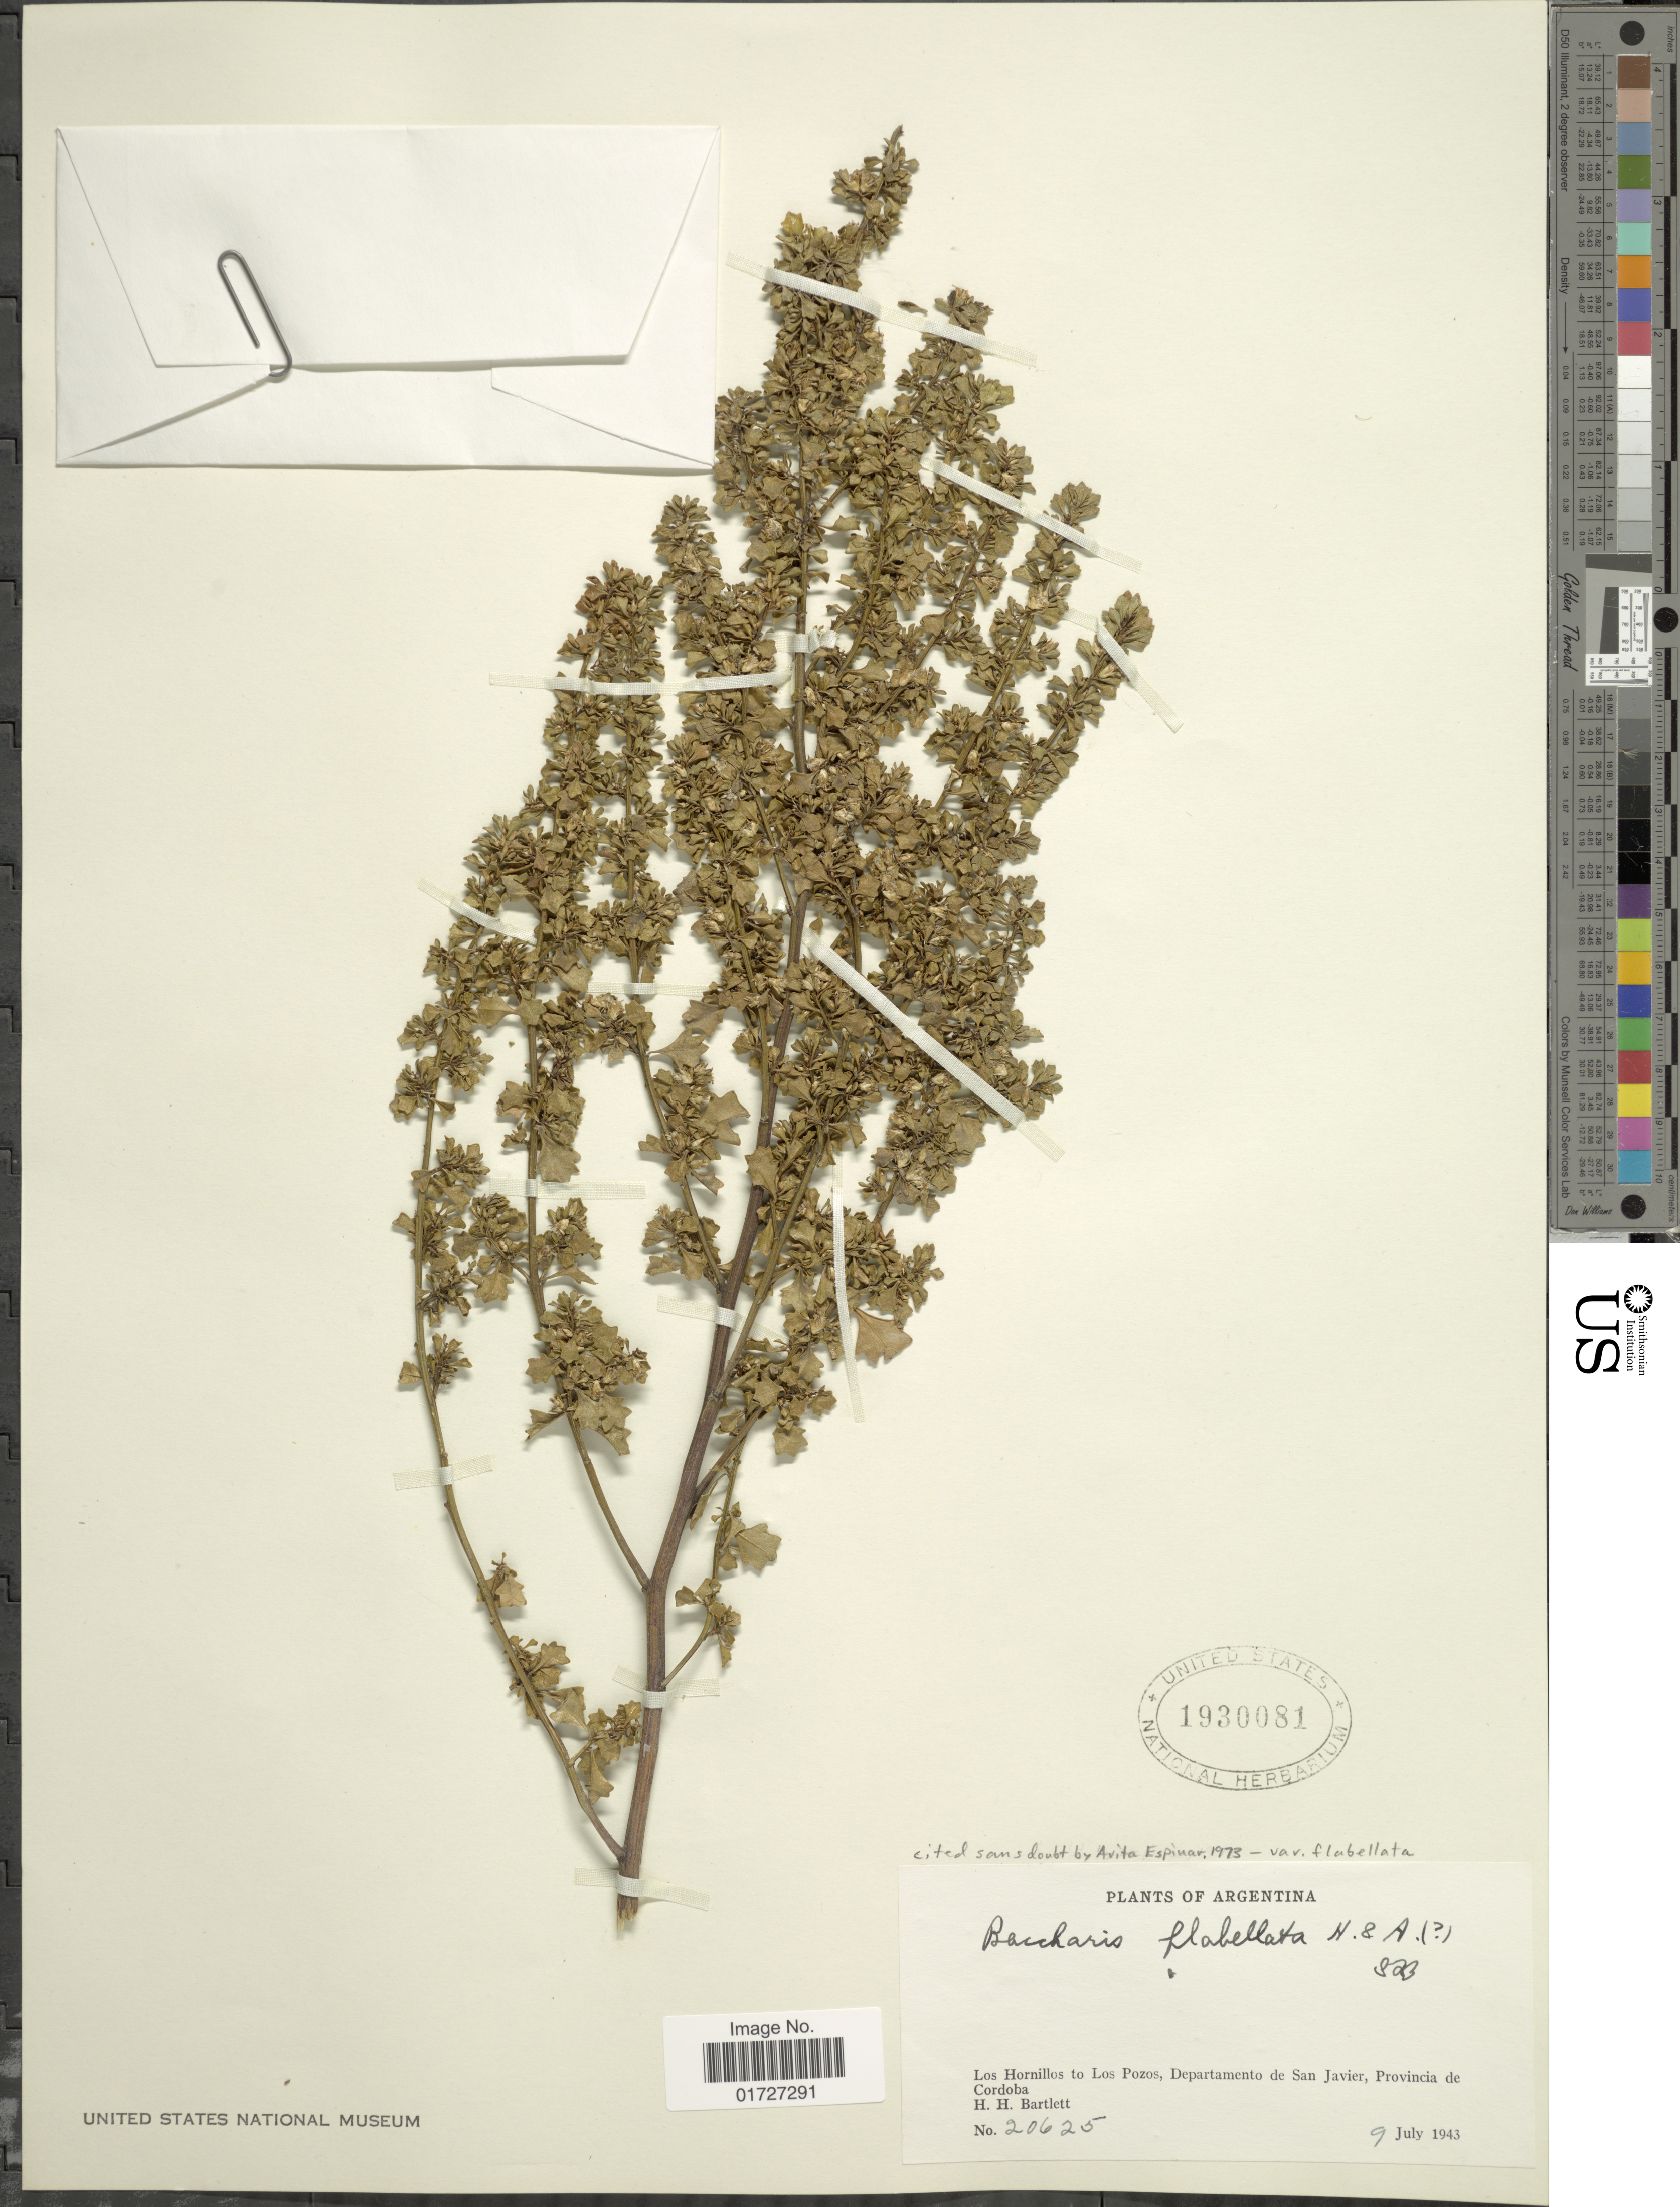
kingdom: Plantae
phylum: Tracheophyta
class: Magnoliopsida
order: Asterales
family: Asteraceae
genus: Baccharis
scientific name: Baccharis flabellata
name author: Hook. & Arn.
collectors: H. H. Bartlett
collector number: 20625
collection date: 1943-07-09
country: Argentina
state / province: Cordoba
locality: Los Hornillos to Los Pozos, Departamento de San Javier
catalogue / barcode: US 1930081